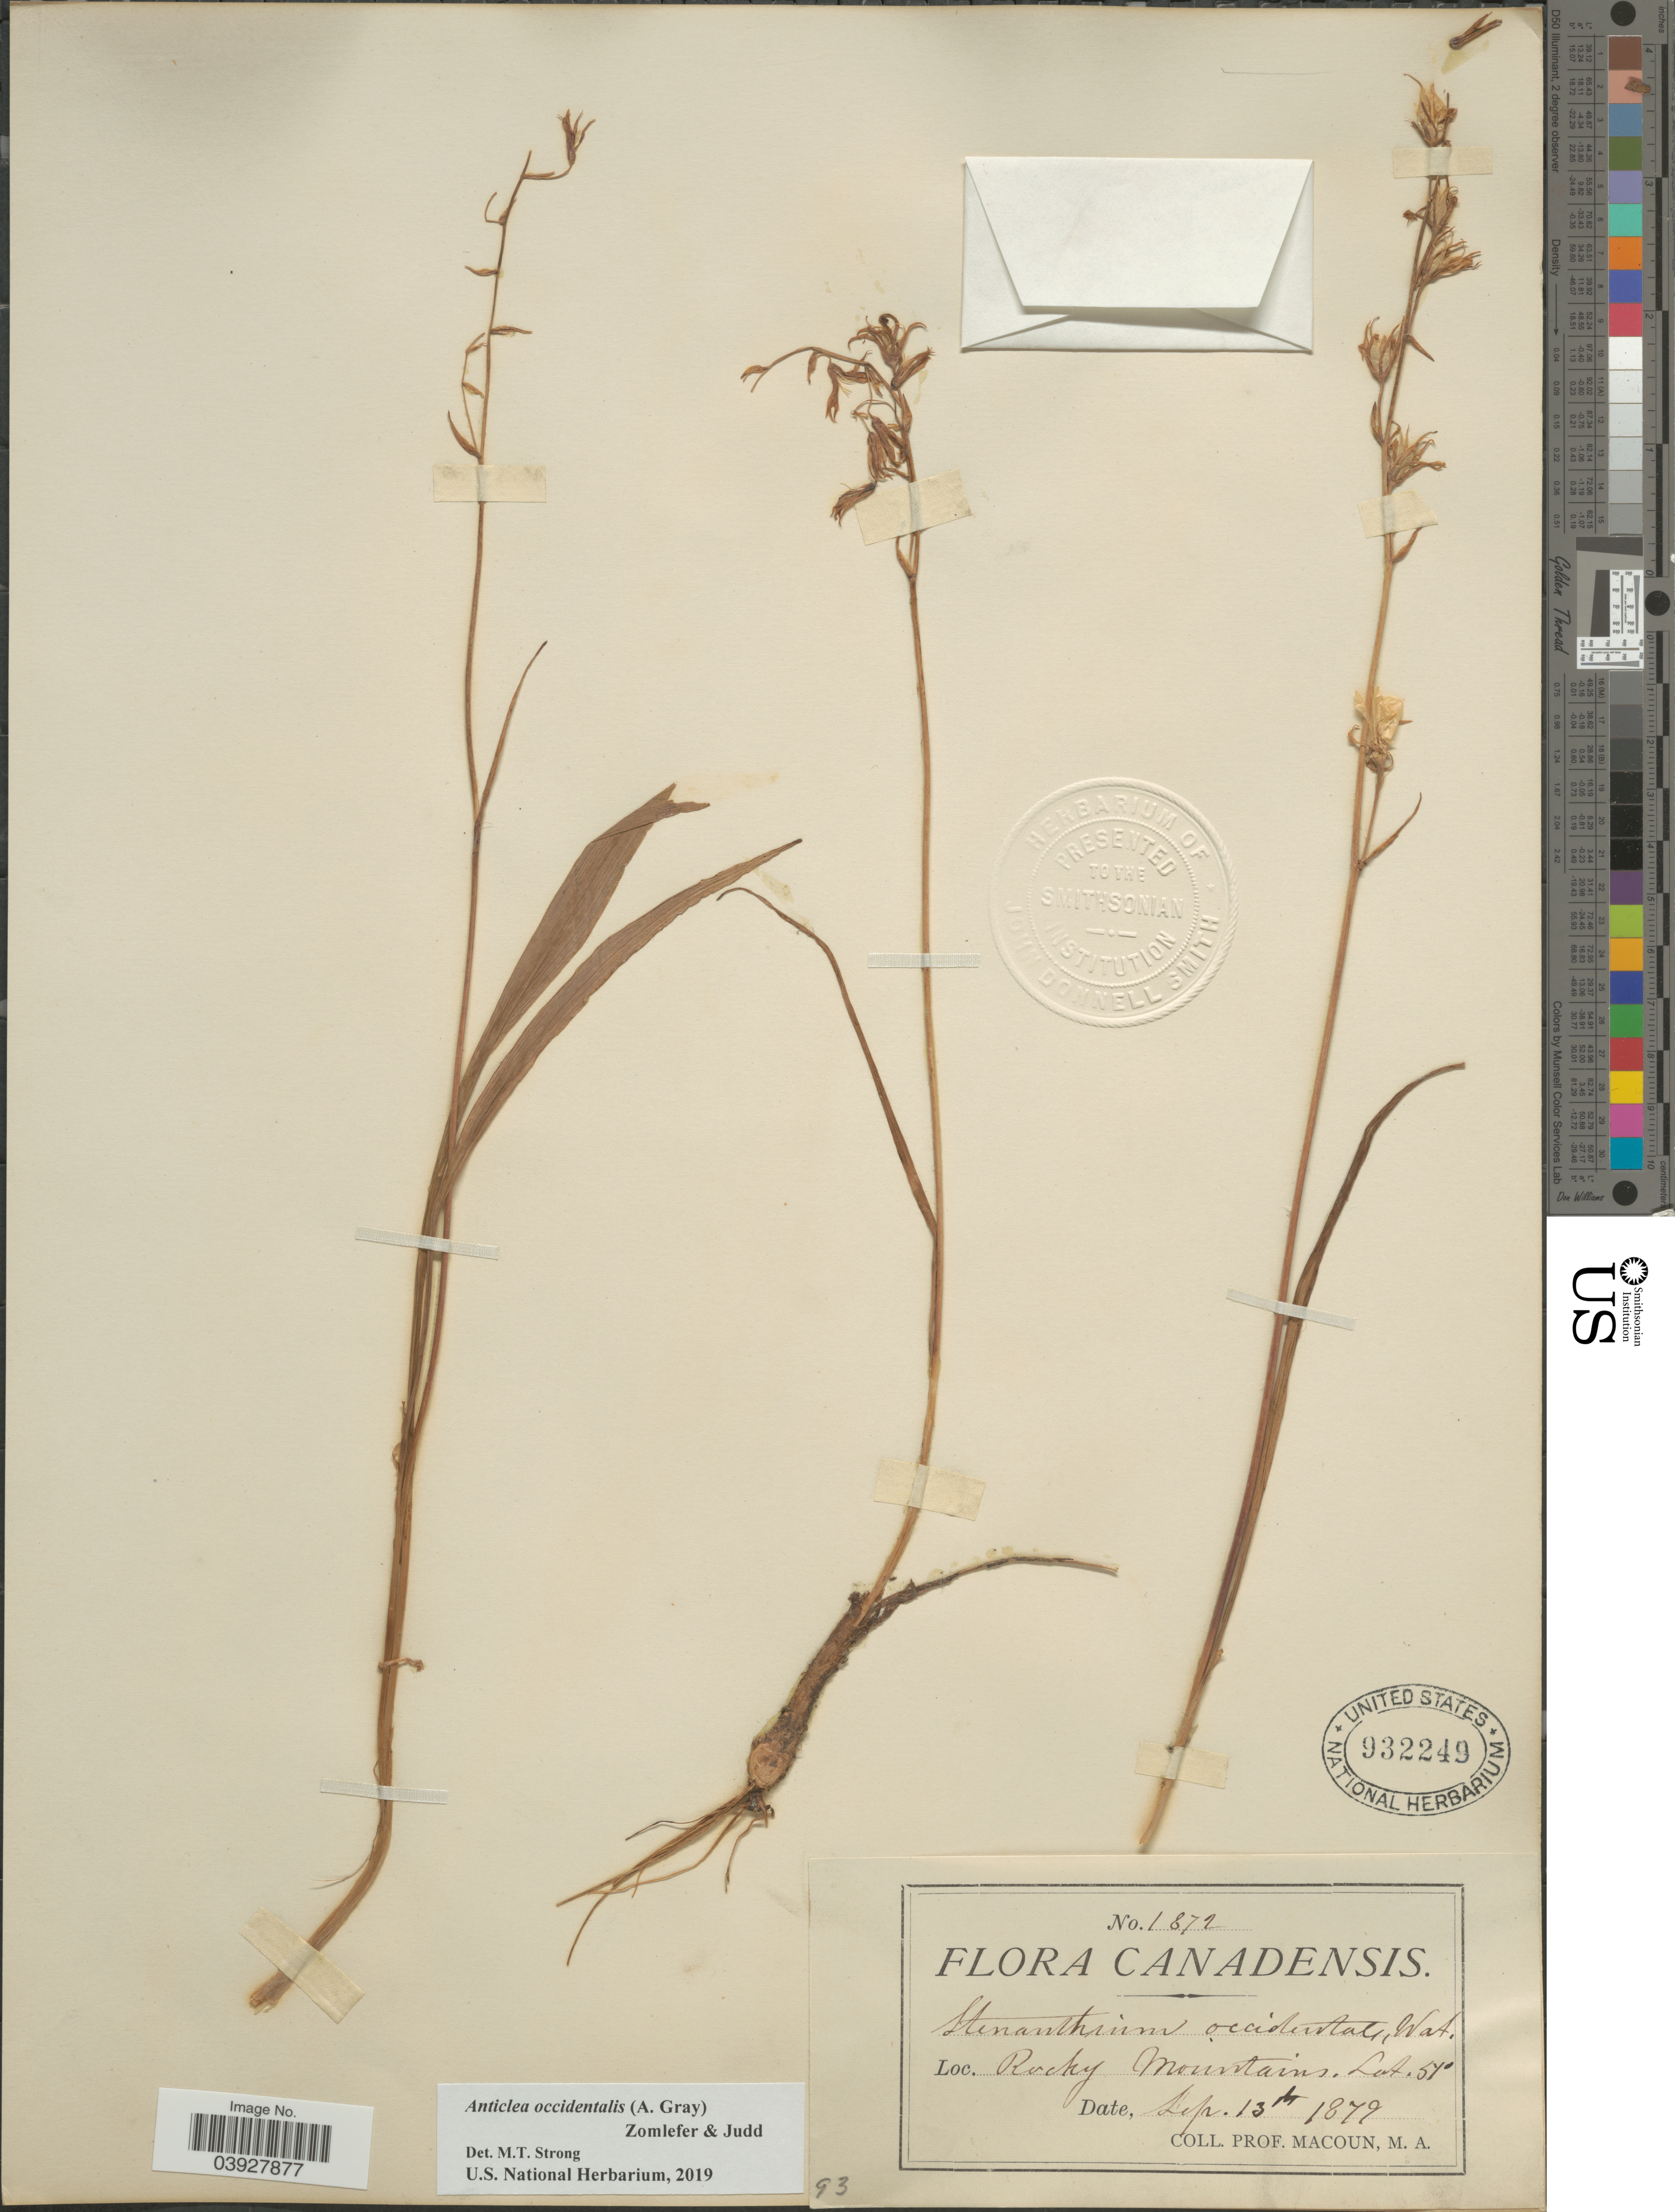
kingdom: Plantae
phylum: Tracheophyta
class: Liliopsida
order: Liliales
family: Melanthiaceae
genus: Anticlea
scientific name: Anticlea occidentalis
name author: (A. Gray) Zomlefer & Judd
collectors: Prof. Macoun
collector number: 1872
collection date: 1879-09-13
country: Canada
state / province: Alberta/ British Columbia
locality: Rocky Mountains.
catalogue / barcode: US 932249